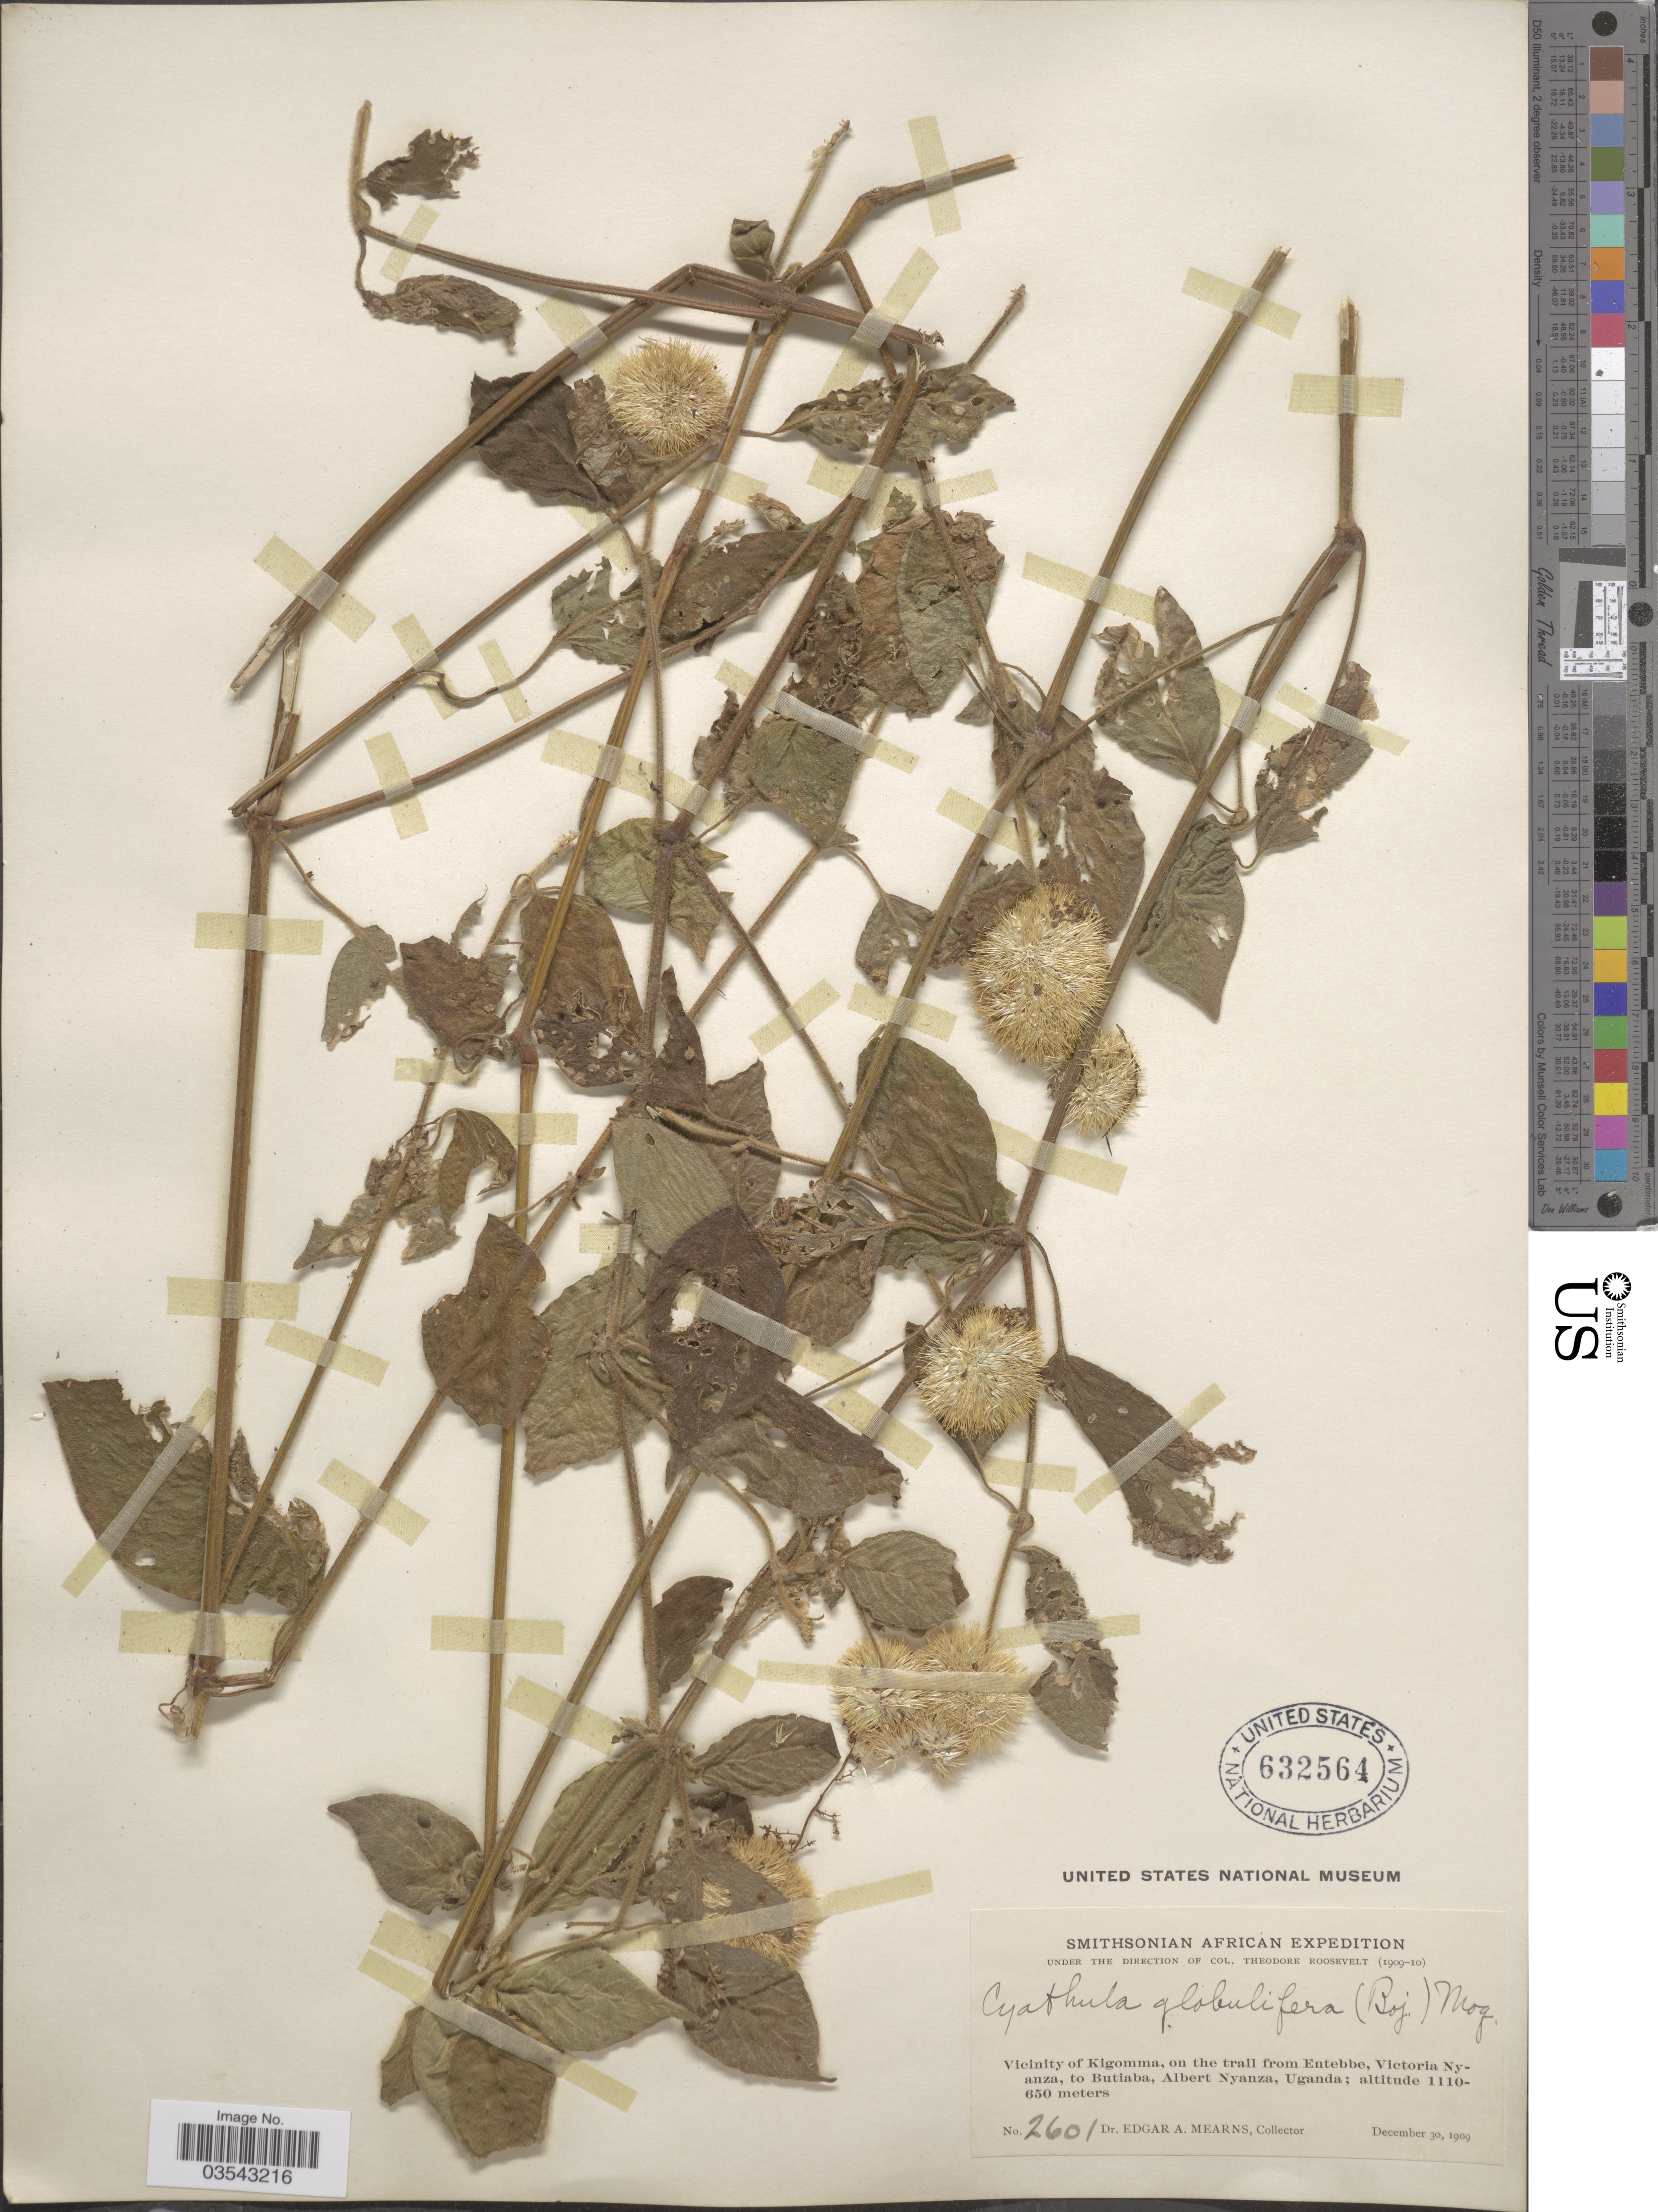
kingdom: Plantae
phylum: Tracheophyta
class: Magnoliopsida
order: Caryophyllales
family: Amaranthaceae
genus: Cyathula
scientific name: Cyathula globulifera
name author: Moq.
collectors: E. A. Mearns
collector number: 2601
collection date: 1909-12-30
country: Uganda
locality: Vicinity of Kigomma, on the trail from Entebbe, Victoria Nyanza, to Butiaba, Albert Nyanza.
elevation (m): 650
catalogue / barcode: US 632564